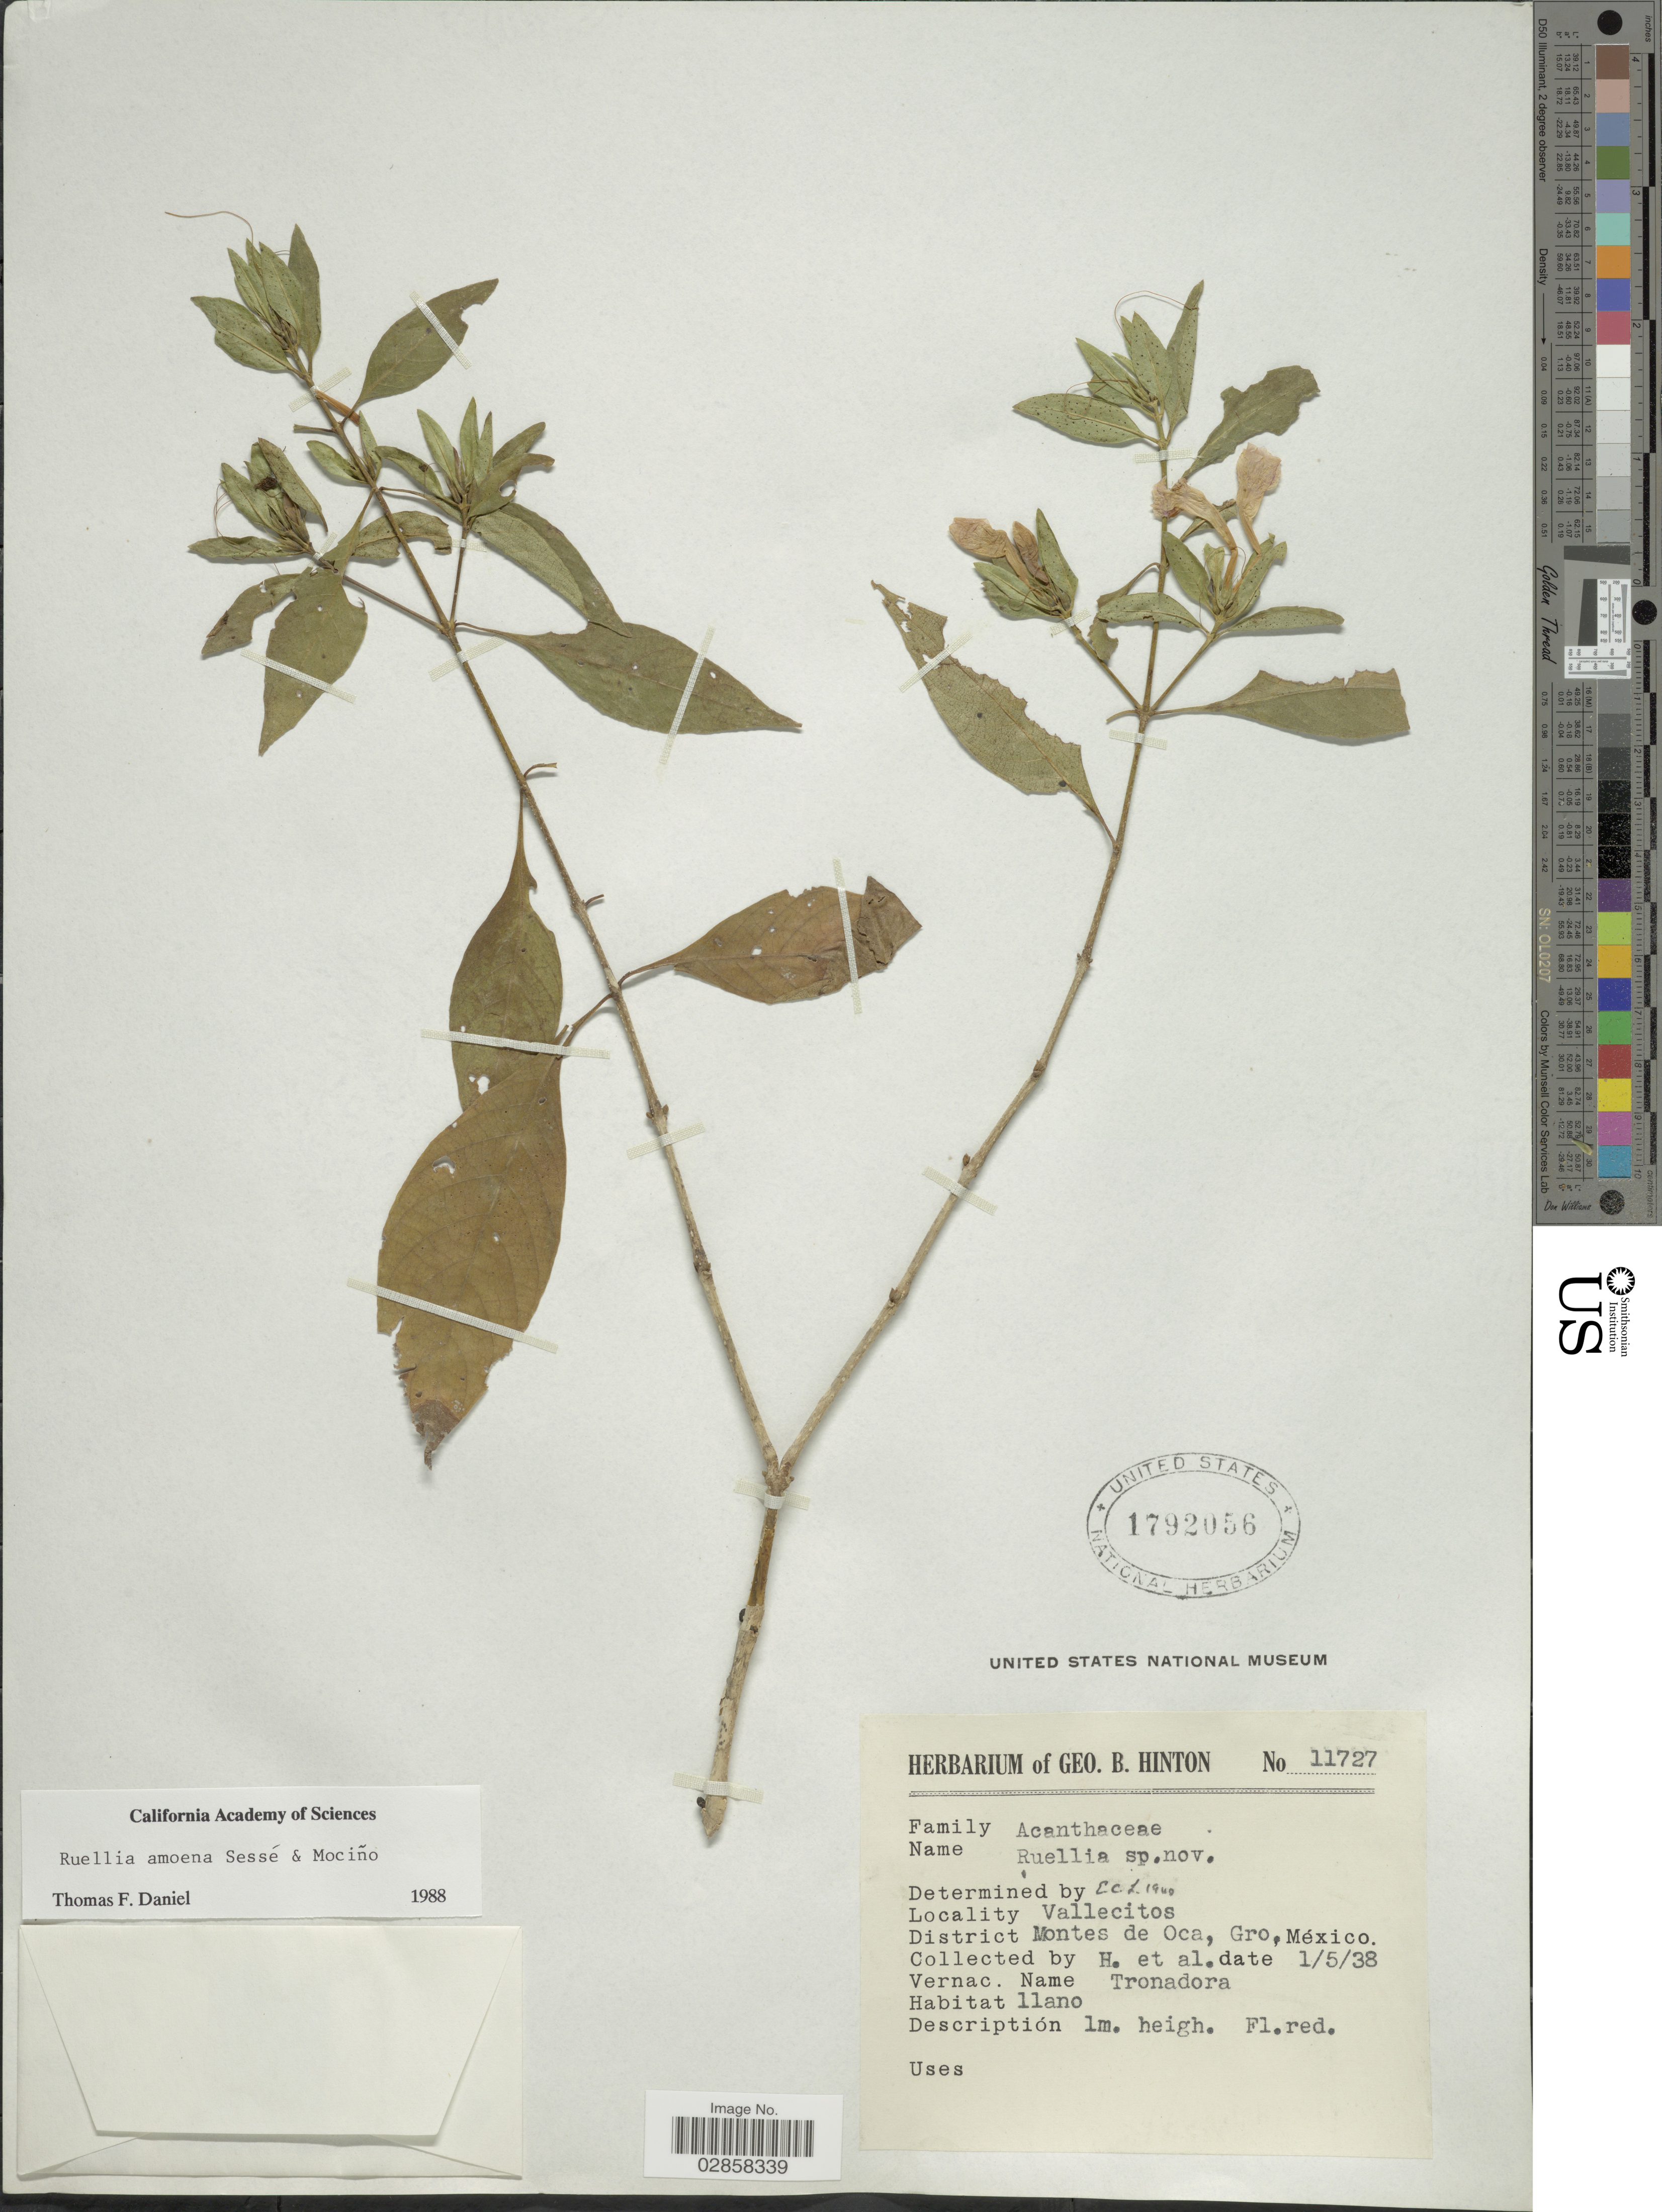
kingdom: Plantae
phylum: Tracheophyta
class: Magnoliopsida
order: Lamiales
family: Acanthaceae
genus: Ruellia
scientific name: Ruellia amoena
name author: Sessé & Moc.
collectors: G. B. Hinton & et al.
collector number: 11727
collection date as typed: Transcribed d/m/y: 1/5/38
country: Mexico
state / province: Guerrero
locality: Vallecitos. District Montes de Oca.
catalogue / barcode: US 1792056